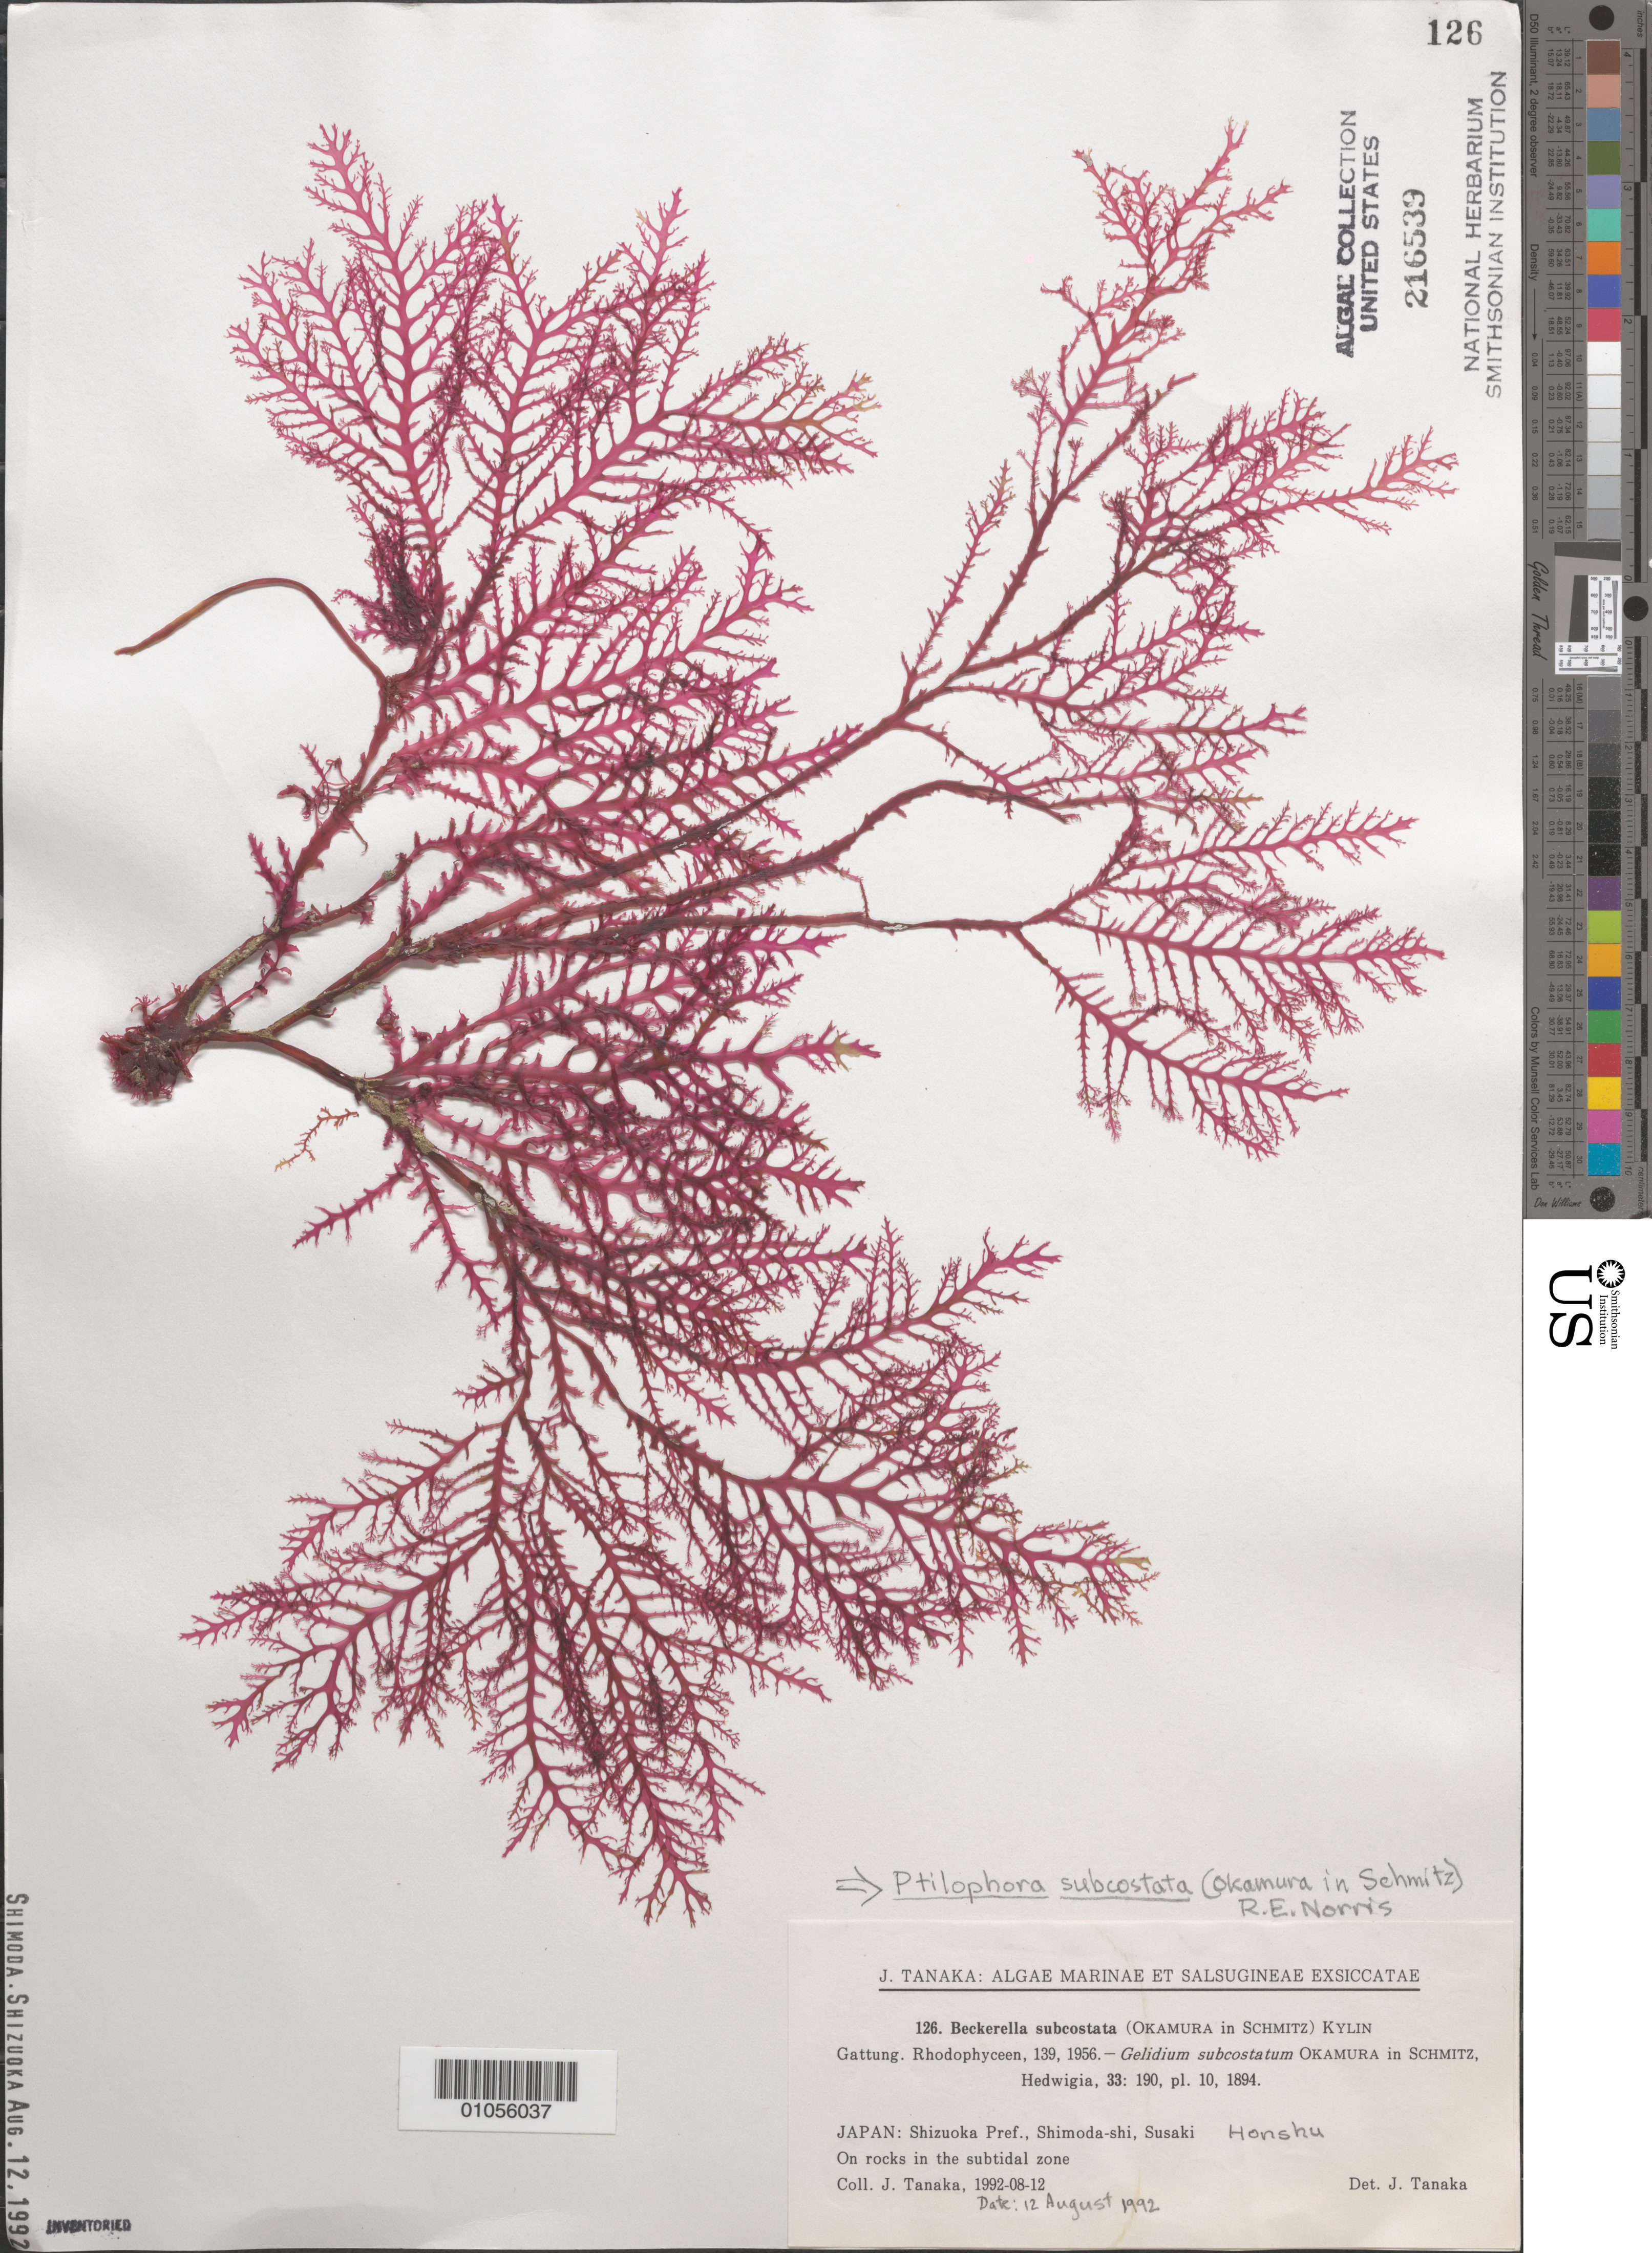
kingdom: Plantae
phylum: Rhodophyta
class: Florideophyceae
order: Gelidiales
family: Gelidiaceae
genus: Ptilophora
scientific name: Ptilophora subcostata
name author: (Okamura) R.E. Norris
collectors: J. Tanaka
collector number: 126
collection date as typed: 12 Aug 1992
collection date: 1992-08-12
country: Japan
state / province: Sizuoka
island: Honshu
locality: Shimoda-shi, Susaki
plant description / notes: Tanaka, J., Algae Marinae et Salsugineae Exsiccatae, Fasc. VI (nos. 126-150), 1993, as Beckerella subcostata (Okamura in Schmitz) Kylin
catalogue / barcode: US 216539